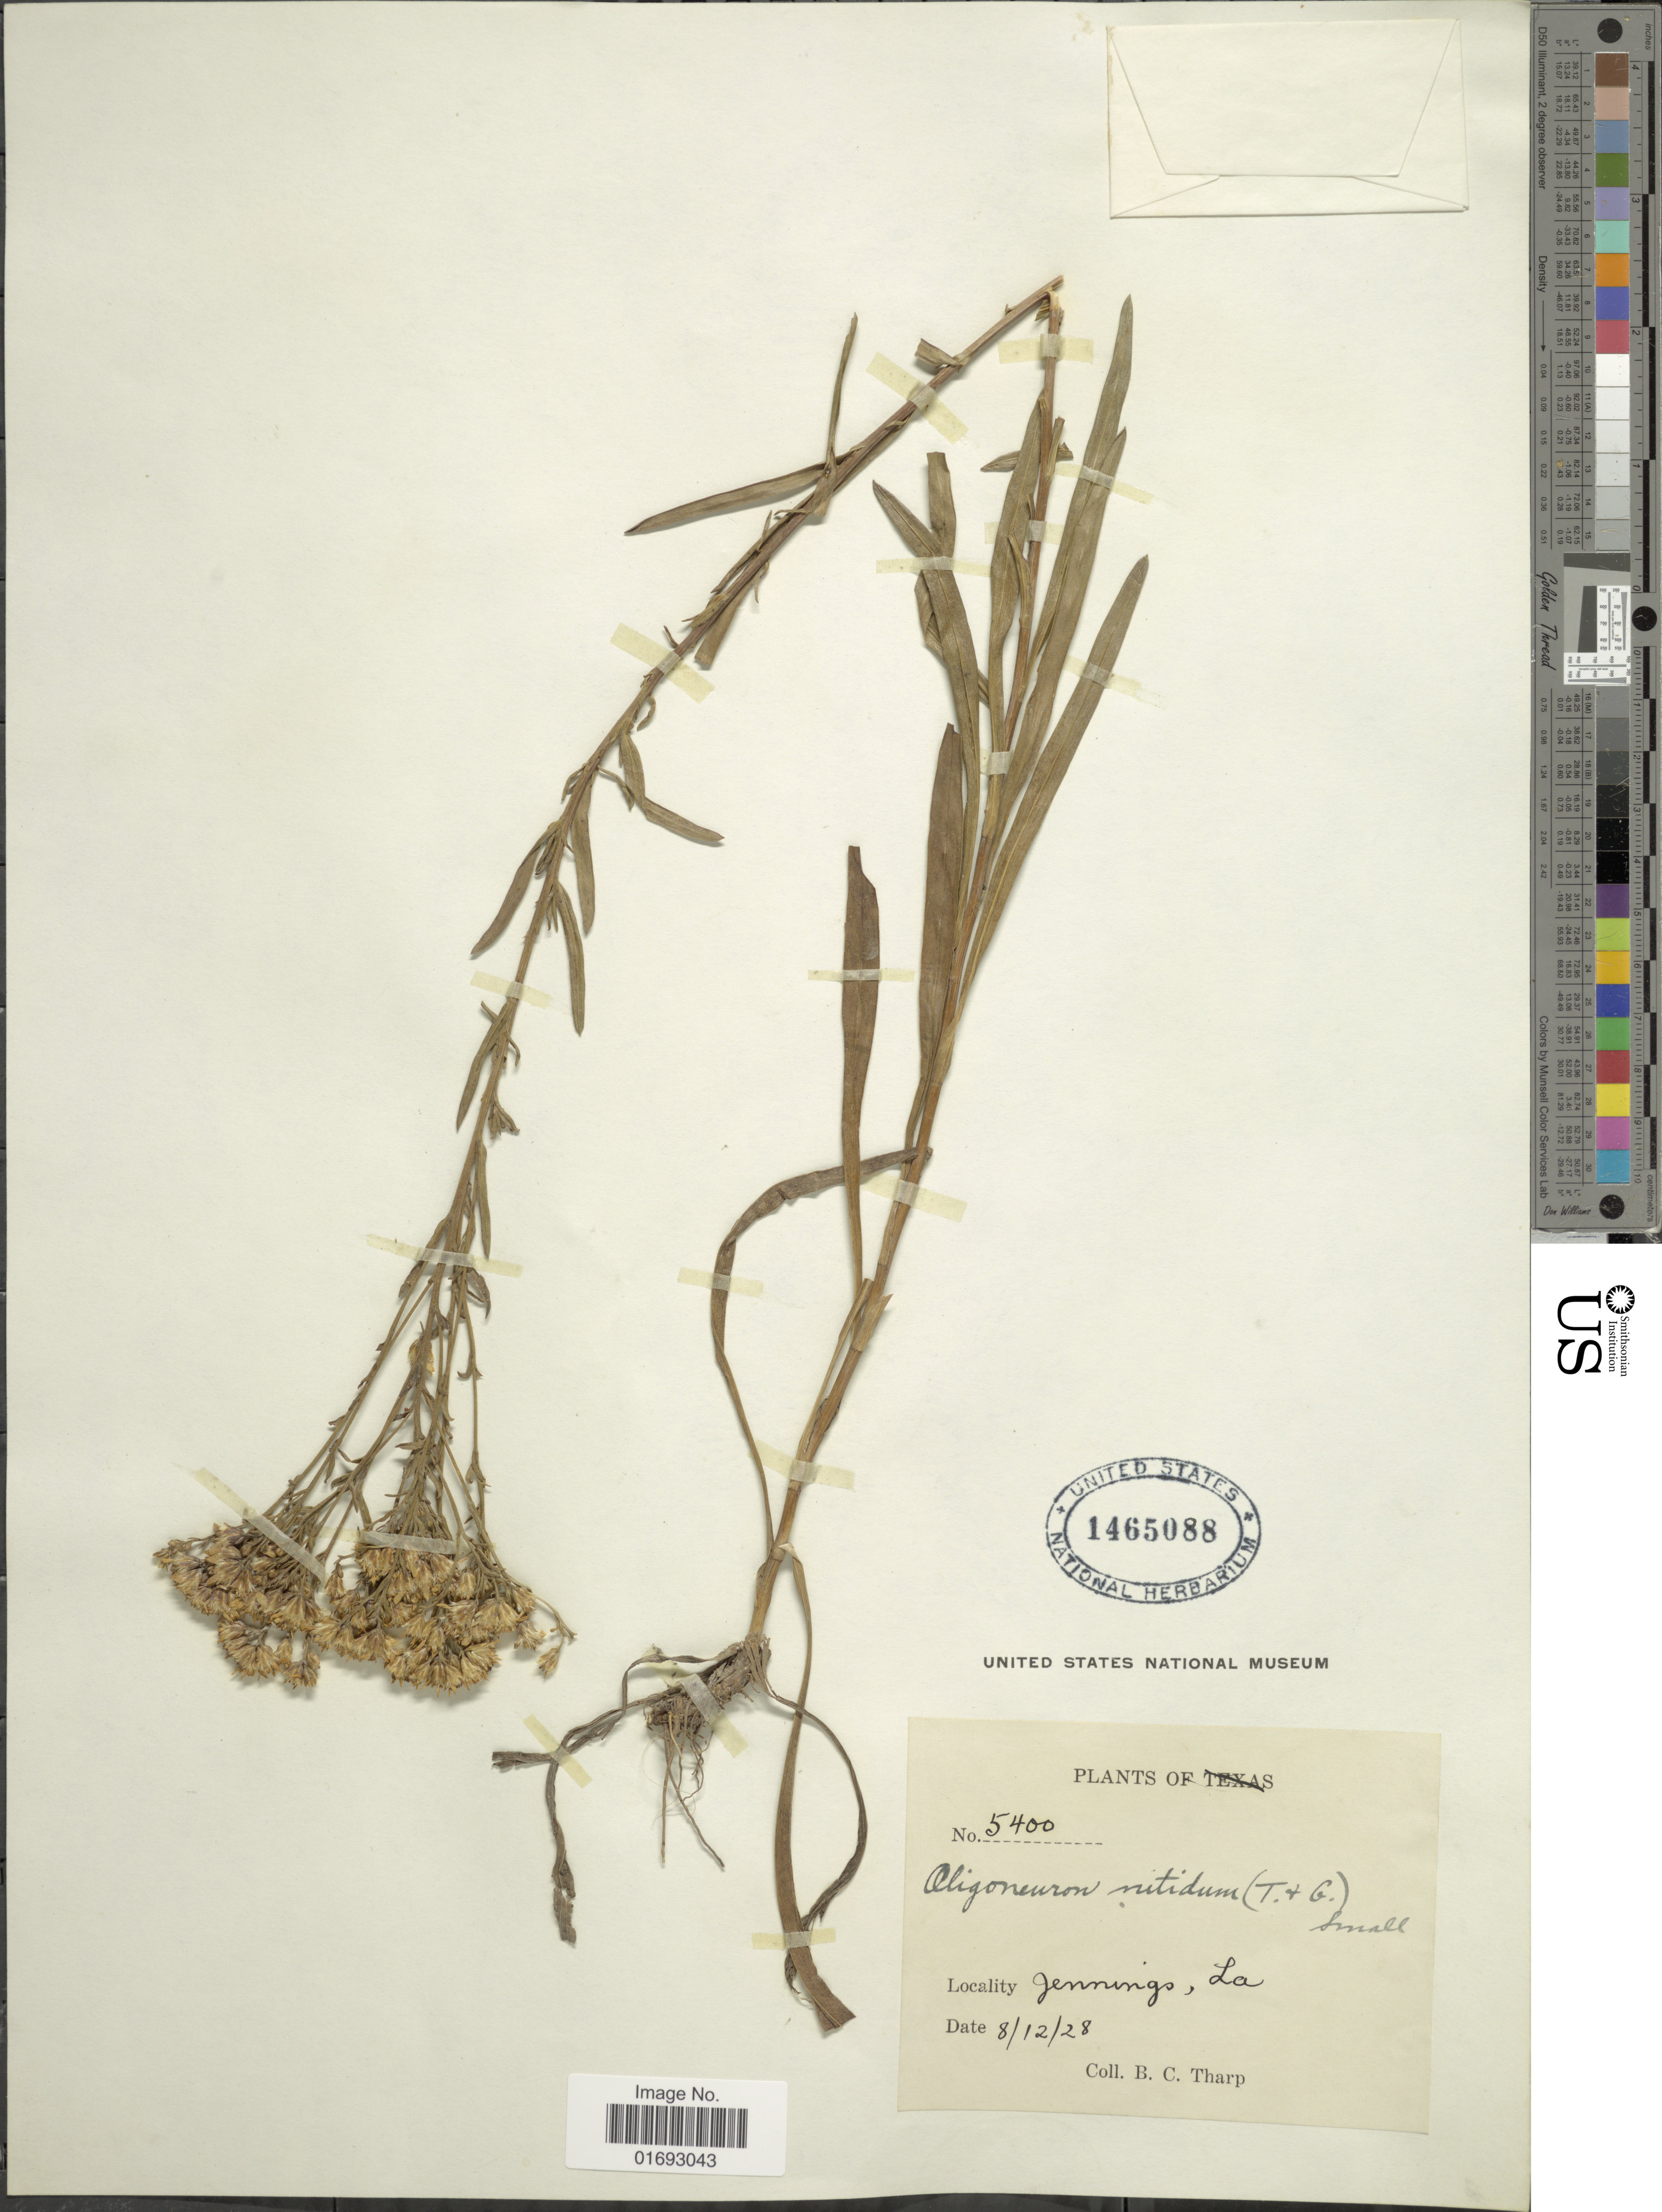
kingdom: Plantae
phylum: Tracheophyta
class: Magnoliopsida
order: Asterales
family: Asteraceae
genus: Oligoneuron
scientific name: Oligoneuron nitidum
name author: (Torr. & A. Gray) Small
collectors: B. C. Tharp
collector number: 5400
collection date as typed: Transcribed d/m/y: 12/8/28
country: United States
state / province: Louisiana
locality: Jennings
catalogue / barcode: US 1465088